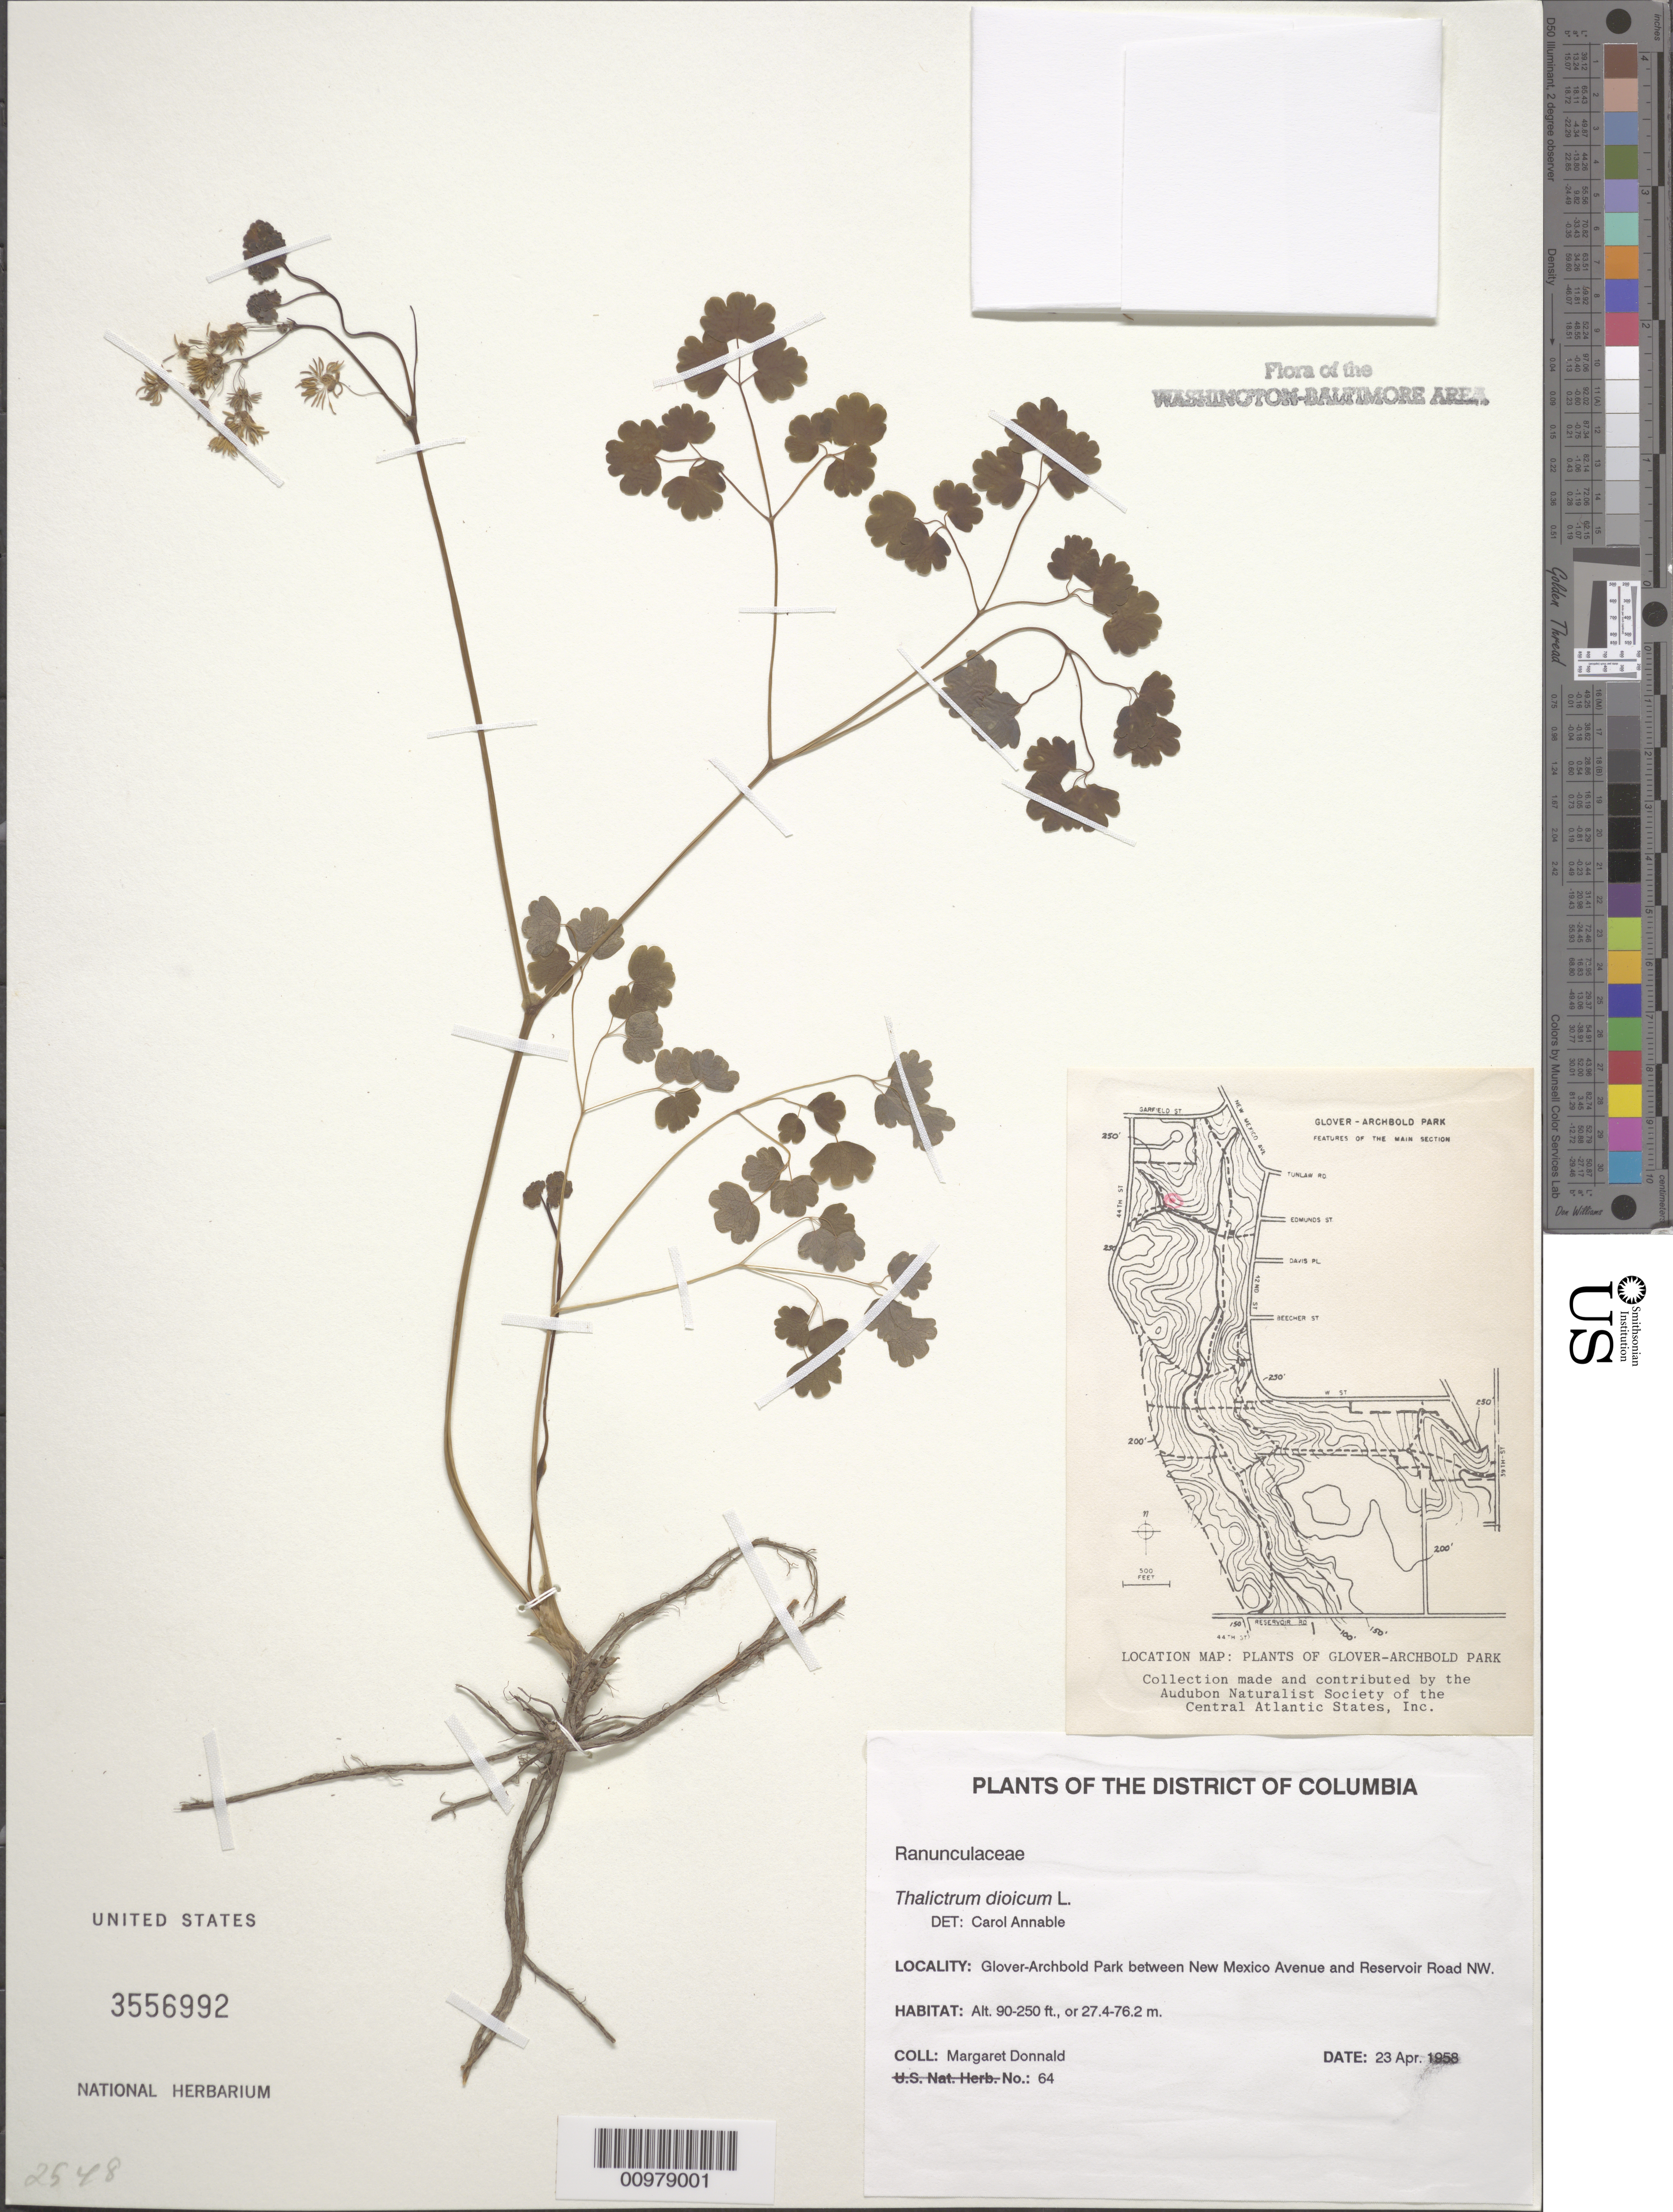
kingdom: Plantae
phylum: Tracheophyta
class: Magnoliopsida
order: Ranunculales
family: Ranunculaceae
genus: Thalictrum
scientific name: Thalictrum dioicum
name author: L.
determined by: Annable, C. R.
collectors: M. Donnald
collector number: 64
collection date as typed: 23 Apr 1958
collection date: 1958-04-23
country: United States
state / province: District of Columbia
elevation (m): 27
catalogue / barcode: US 3556992